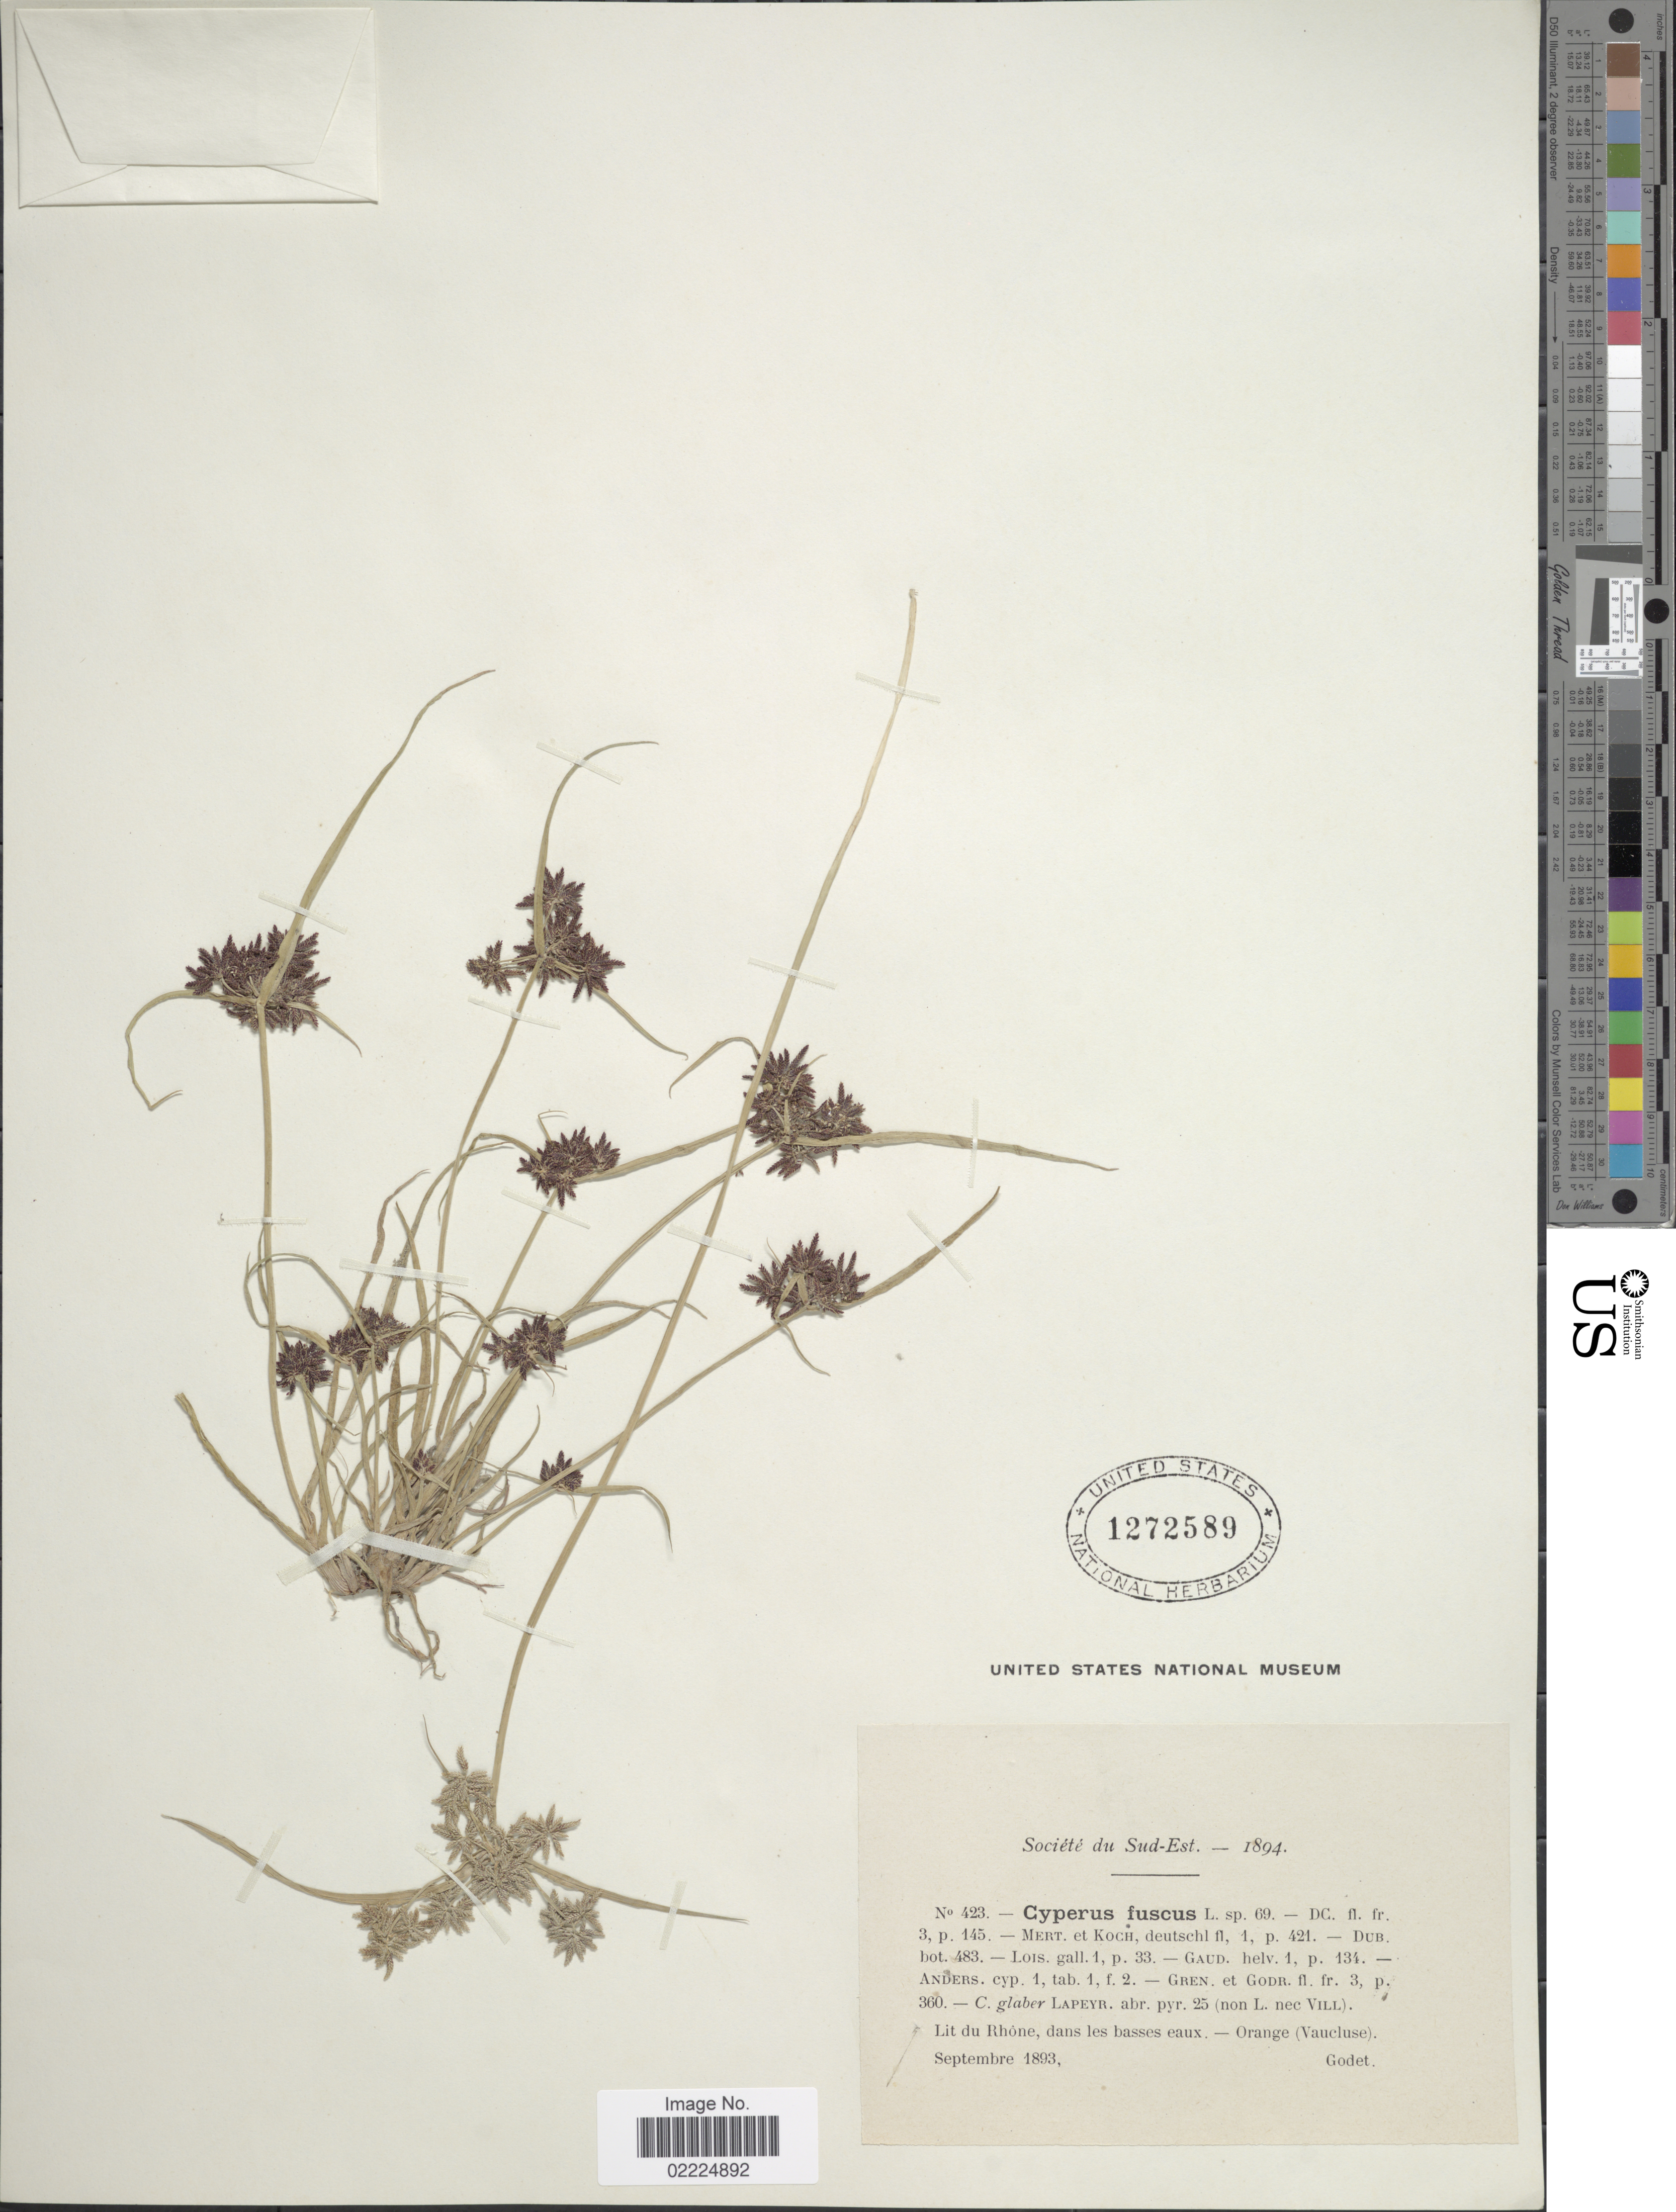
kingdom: Plantae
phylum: Tracheophyta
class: Liliopsida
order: Poales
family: Cyperaceae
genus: Cyperus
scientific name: Cyperus fuscus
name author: L.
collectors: Godet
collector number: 423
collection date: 1893-09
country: France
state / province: Provence-Alpes-Côte d'Azur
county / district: Vaucluse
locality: Lit du Rhone, dans les basses eaux.- Orange (Vaucluse).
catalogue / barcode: US 1272589